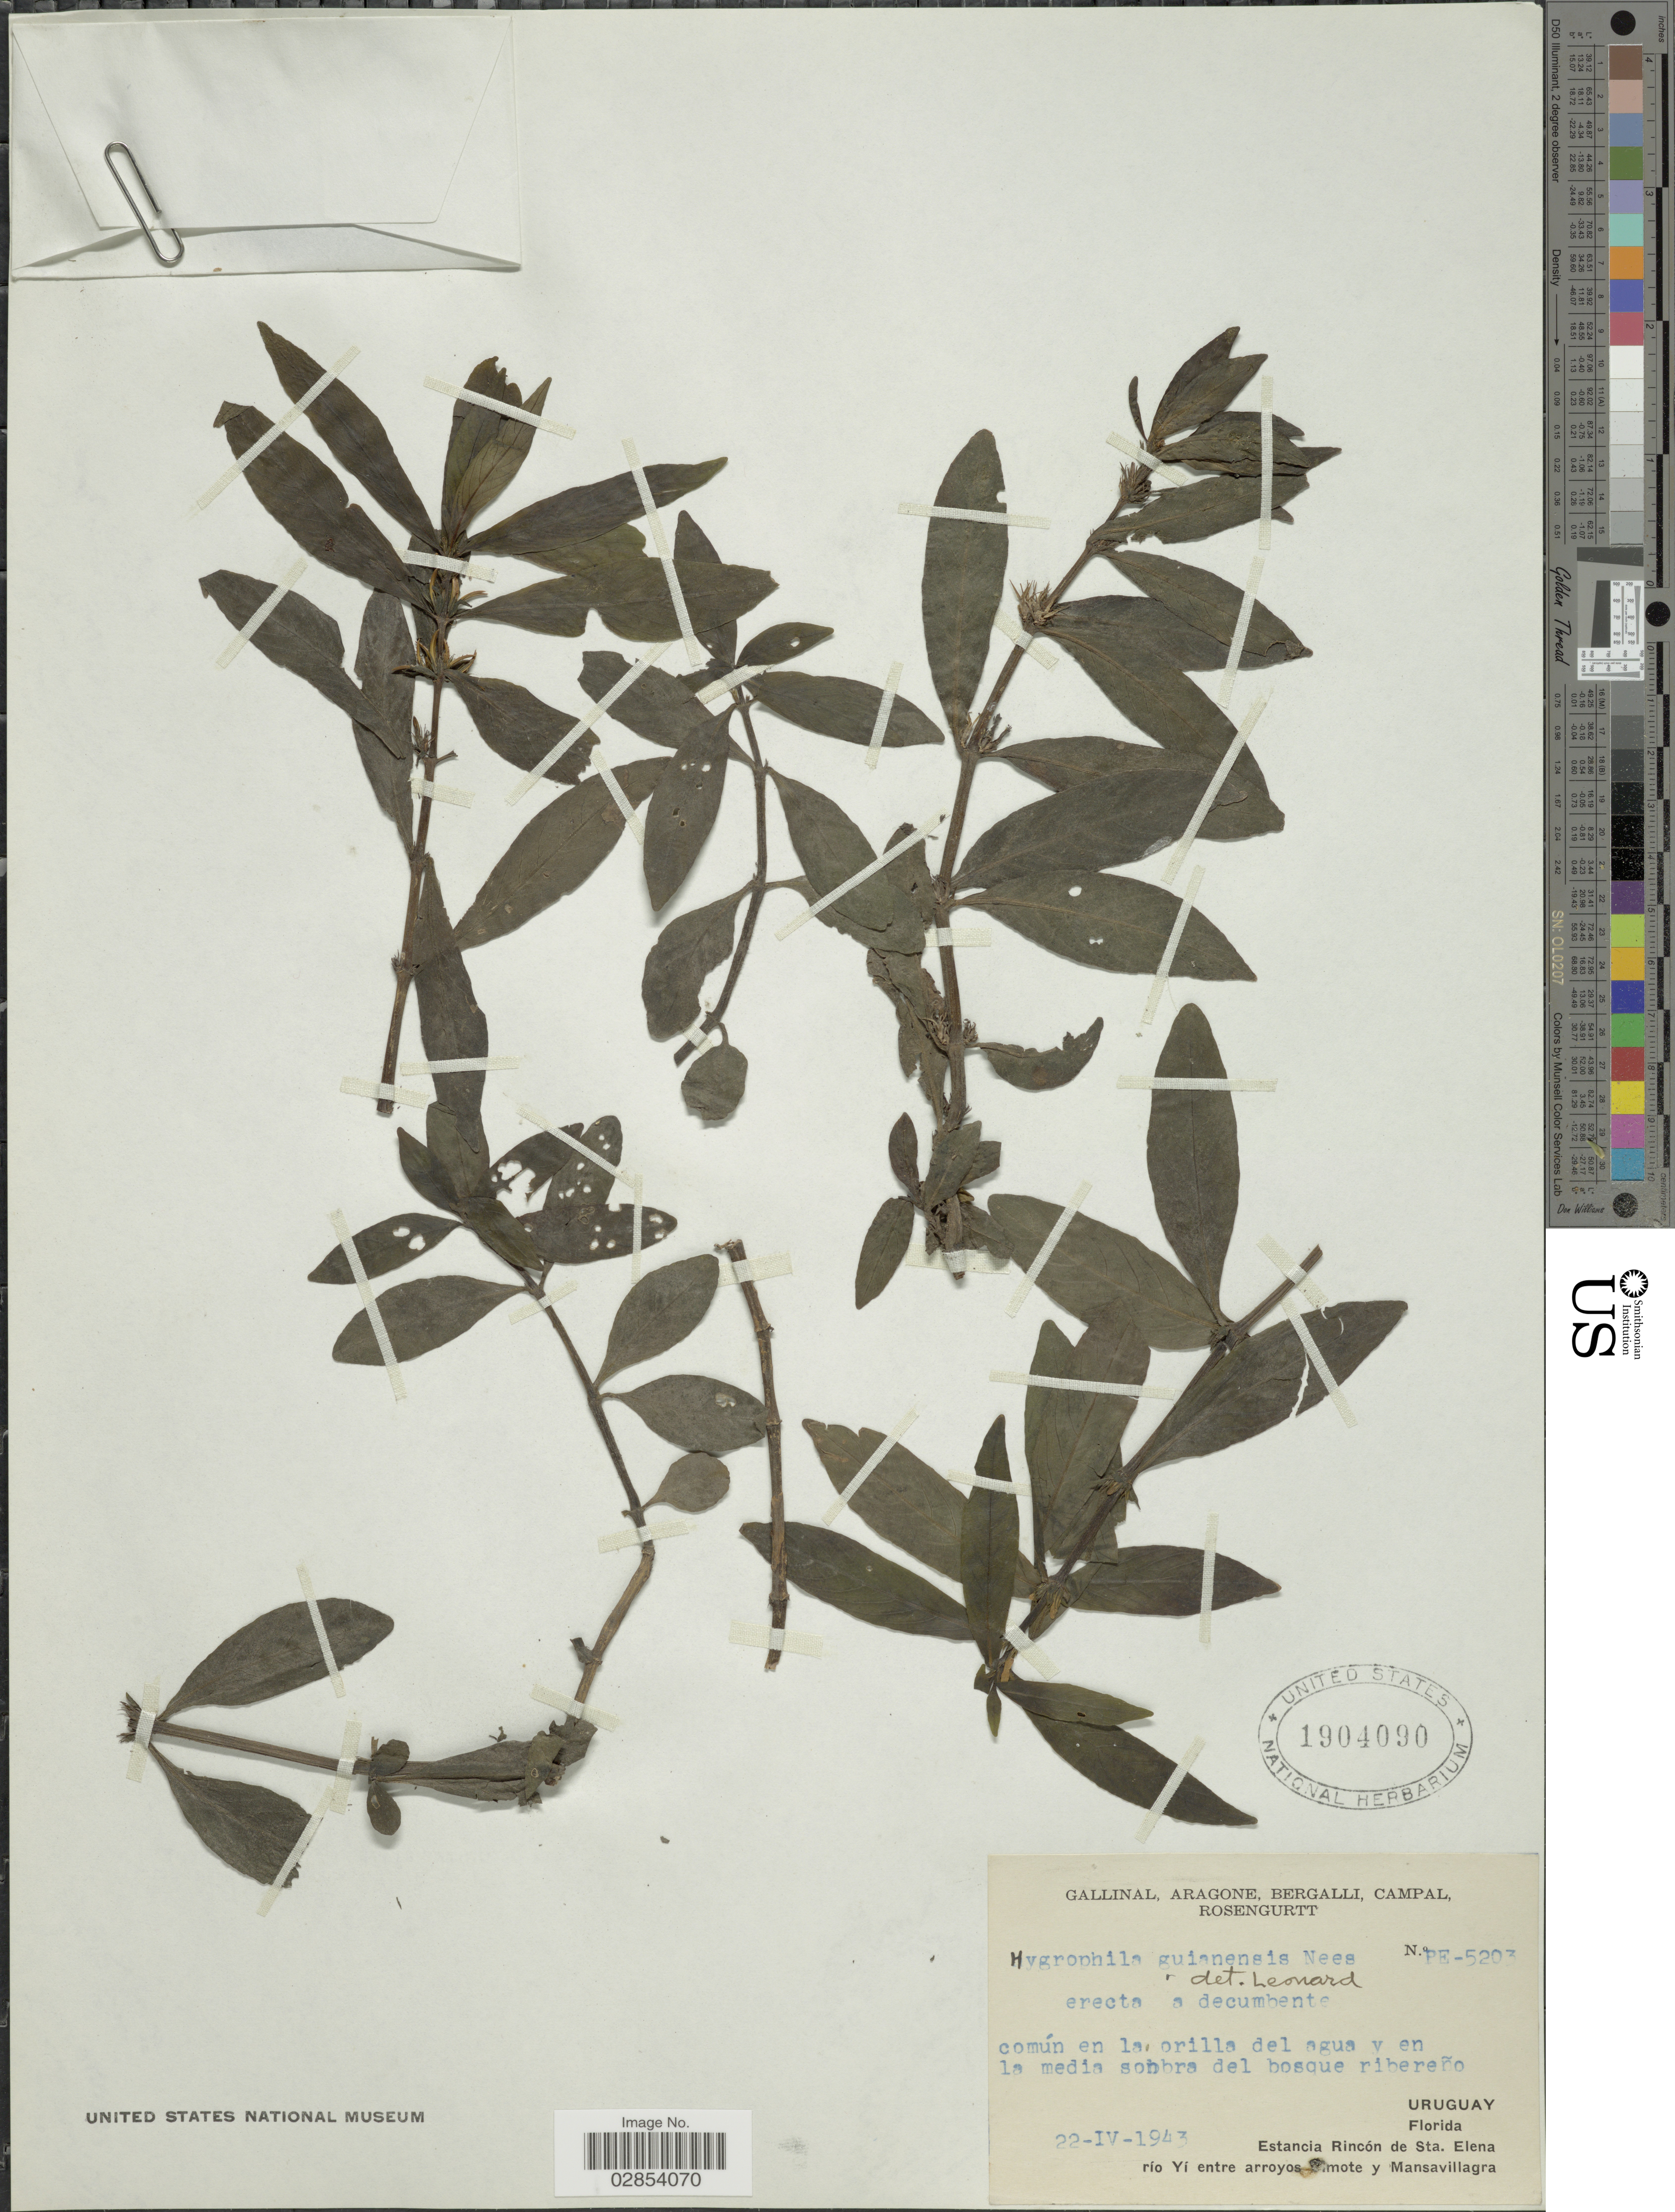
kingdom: Plantae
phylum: Tracheophyta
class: Magnoliopsida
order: Lamiales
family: Acanthaceae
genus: Hygrophila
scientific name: Hygrophila costata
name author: Nees & T. Nees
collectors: -. Gallinal, -- Aragone, -. Bergali, -- Campal & Rosengurtt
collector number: PE-5203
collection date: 1943-04-22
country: Uruguay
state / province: Florida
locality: Estancia Rincón de Sta. Elena, río Yi entre arroyos Timote y Mansavillagra.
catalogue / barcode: US 1904090